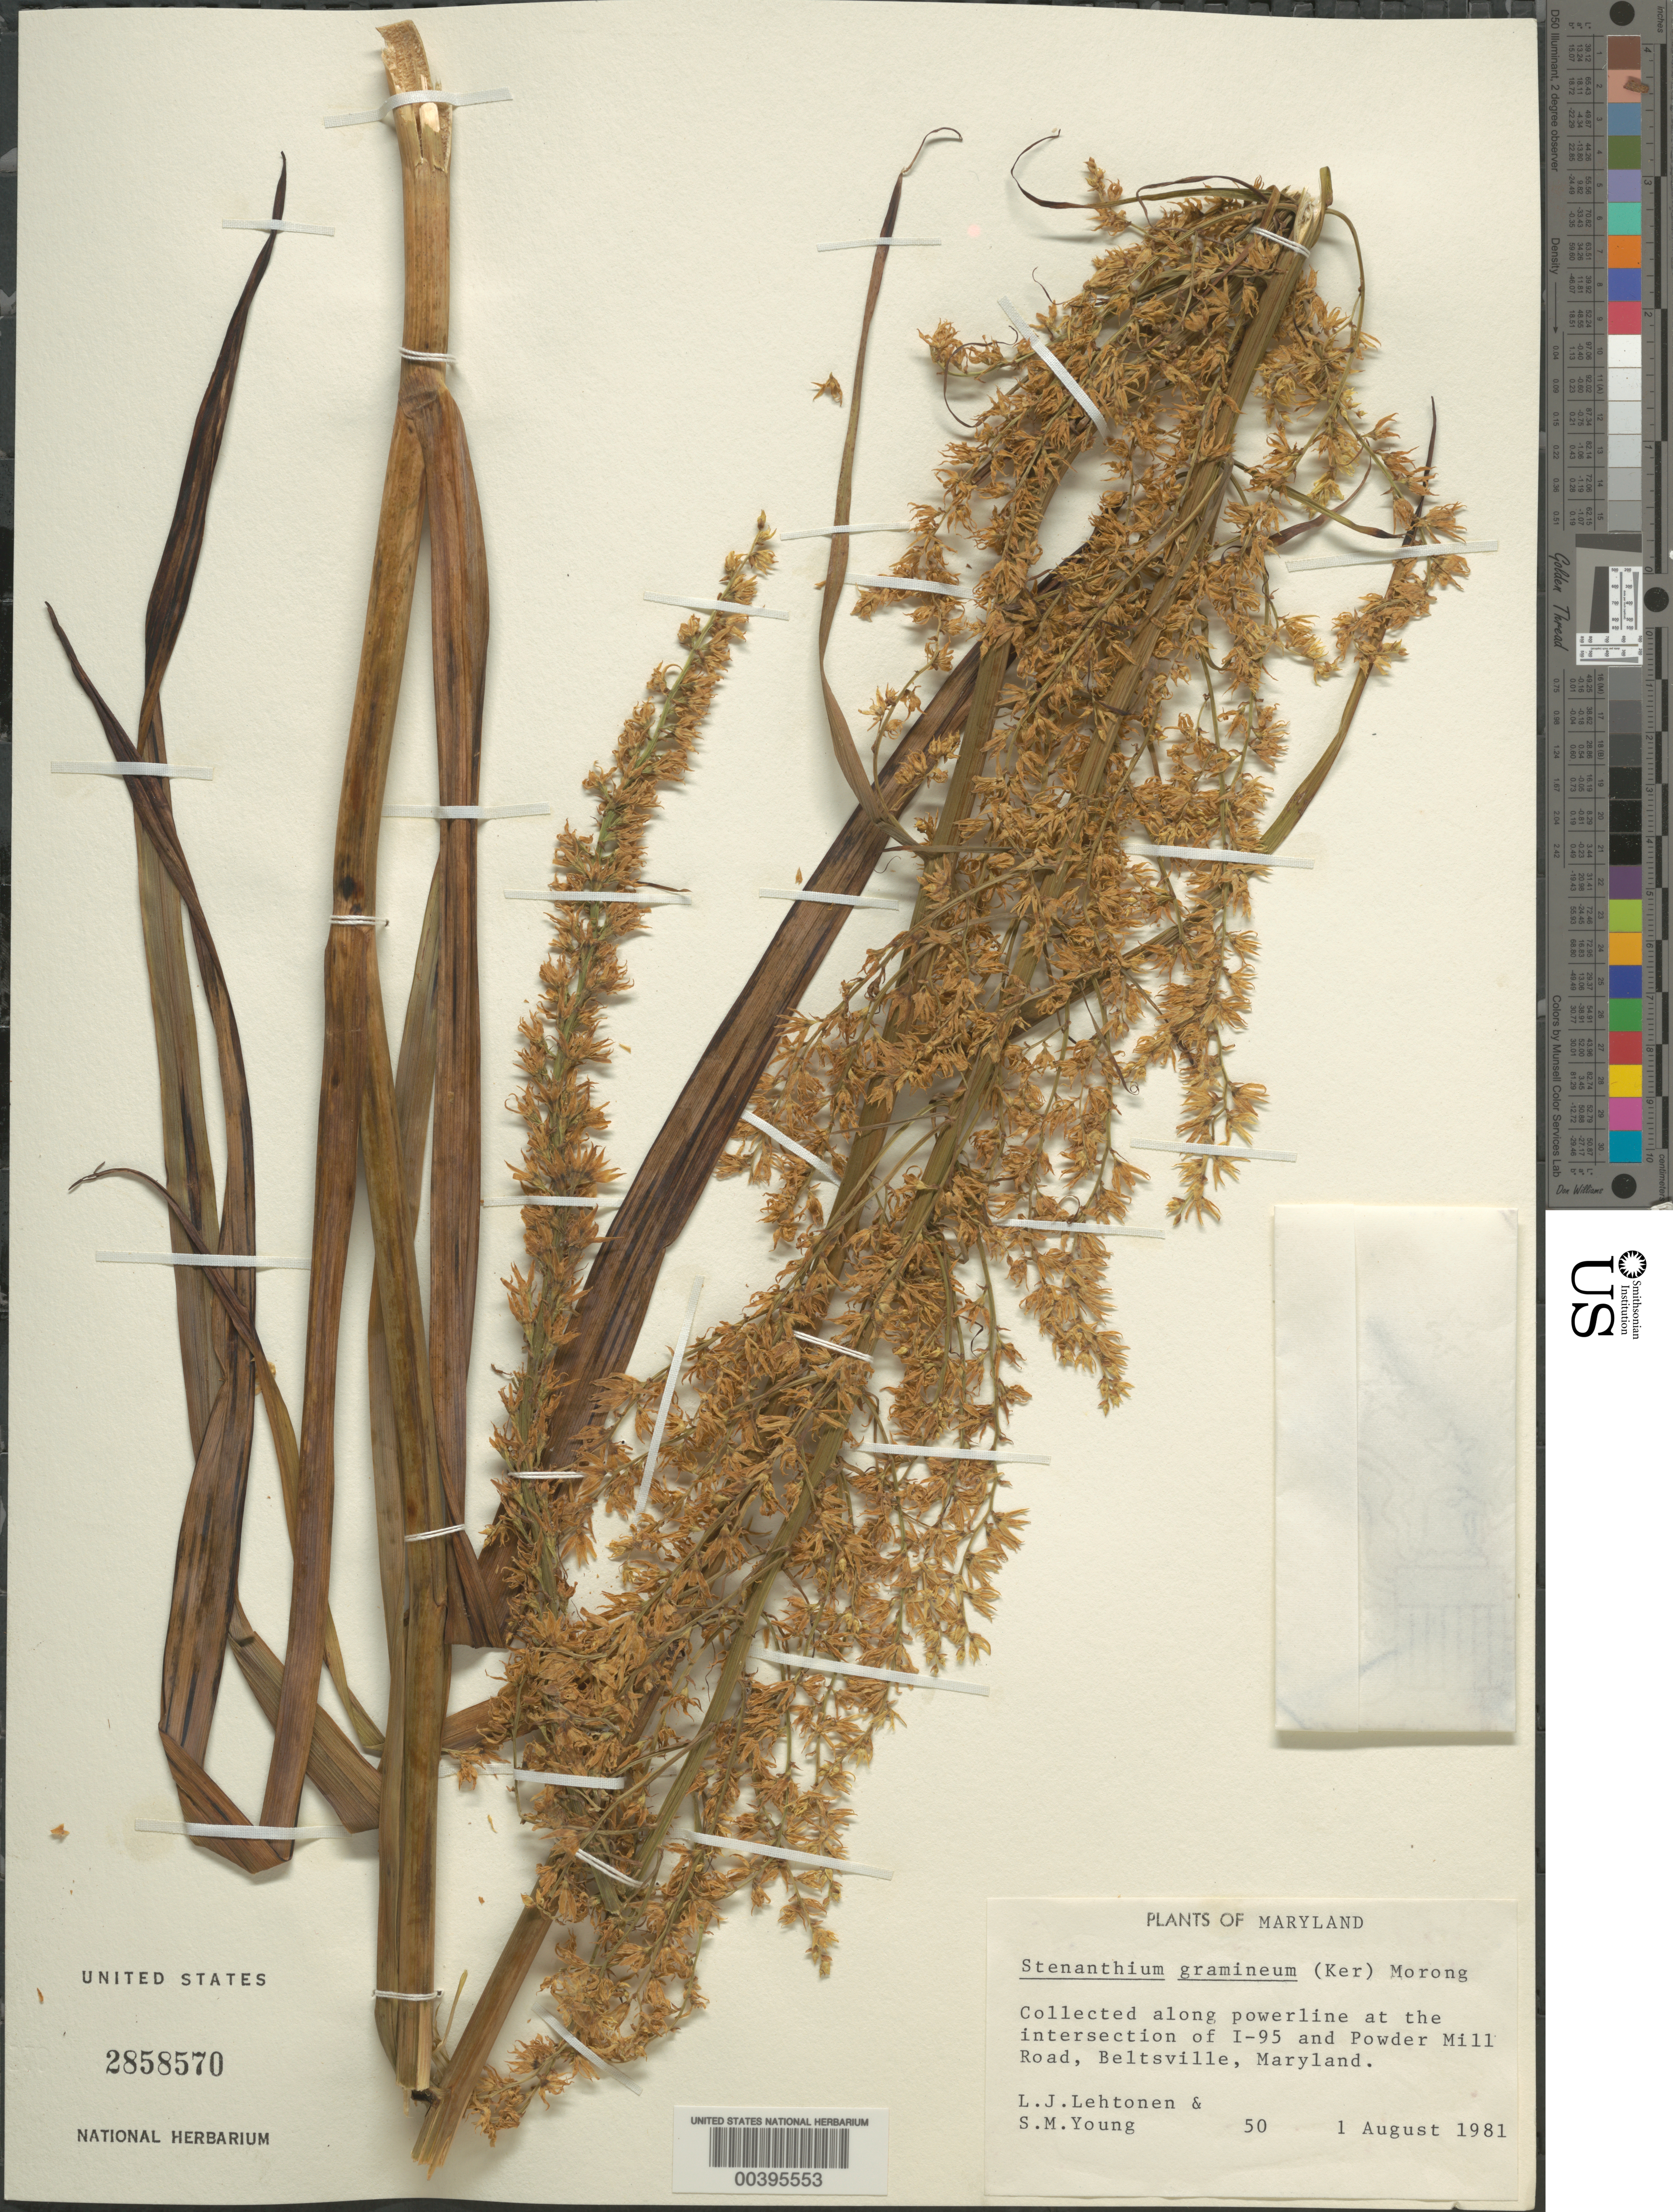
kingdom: Plantae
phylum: Tracheophyta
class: Liliopsida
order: Liliales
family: Melanthiaceae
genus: Stenanthium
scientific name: Stenanthium gramineum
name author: (Ker Gawl.) Morong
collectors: L. Lehtonen & S. Young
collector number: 50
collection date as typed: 01 Aug 1981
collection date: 1981-08-01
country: United States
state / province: Maryland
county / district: Prince George's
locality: Powerline-I-95 and Powder Mill Road, Beltsville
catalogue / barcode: US 2858570